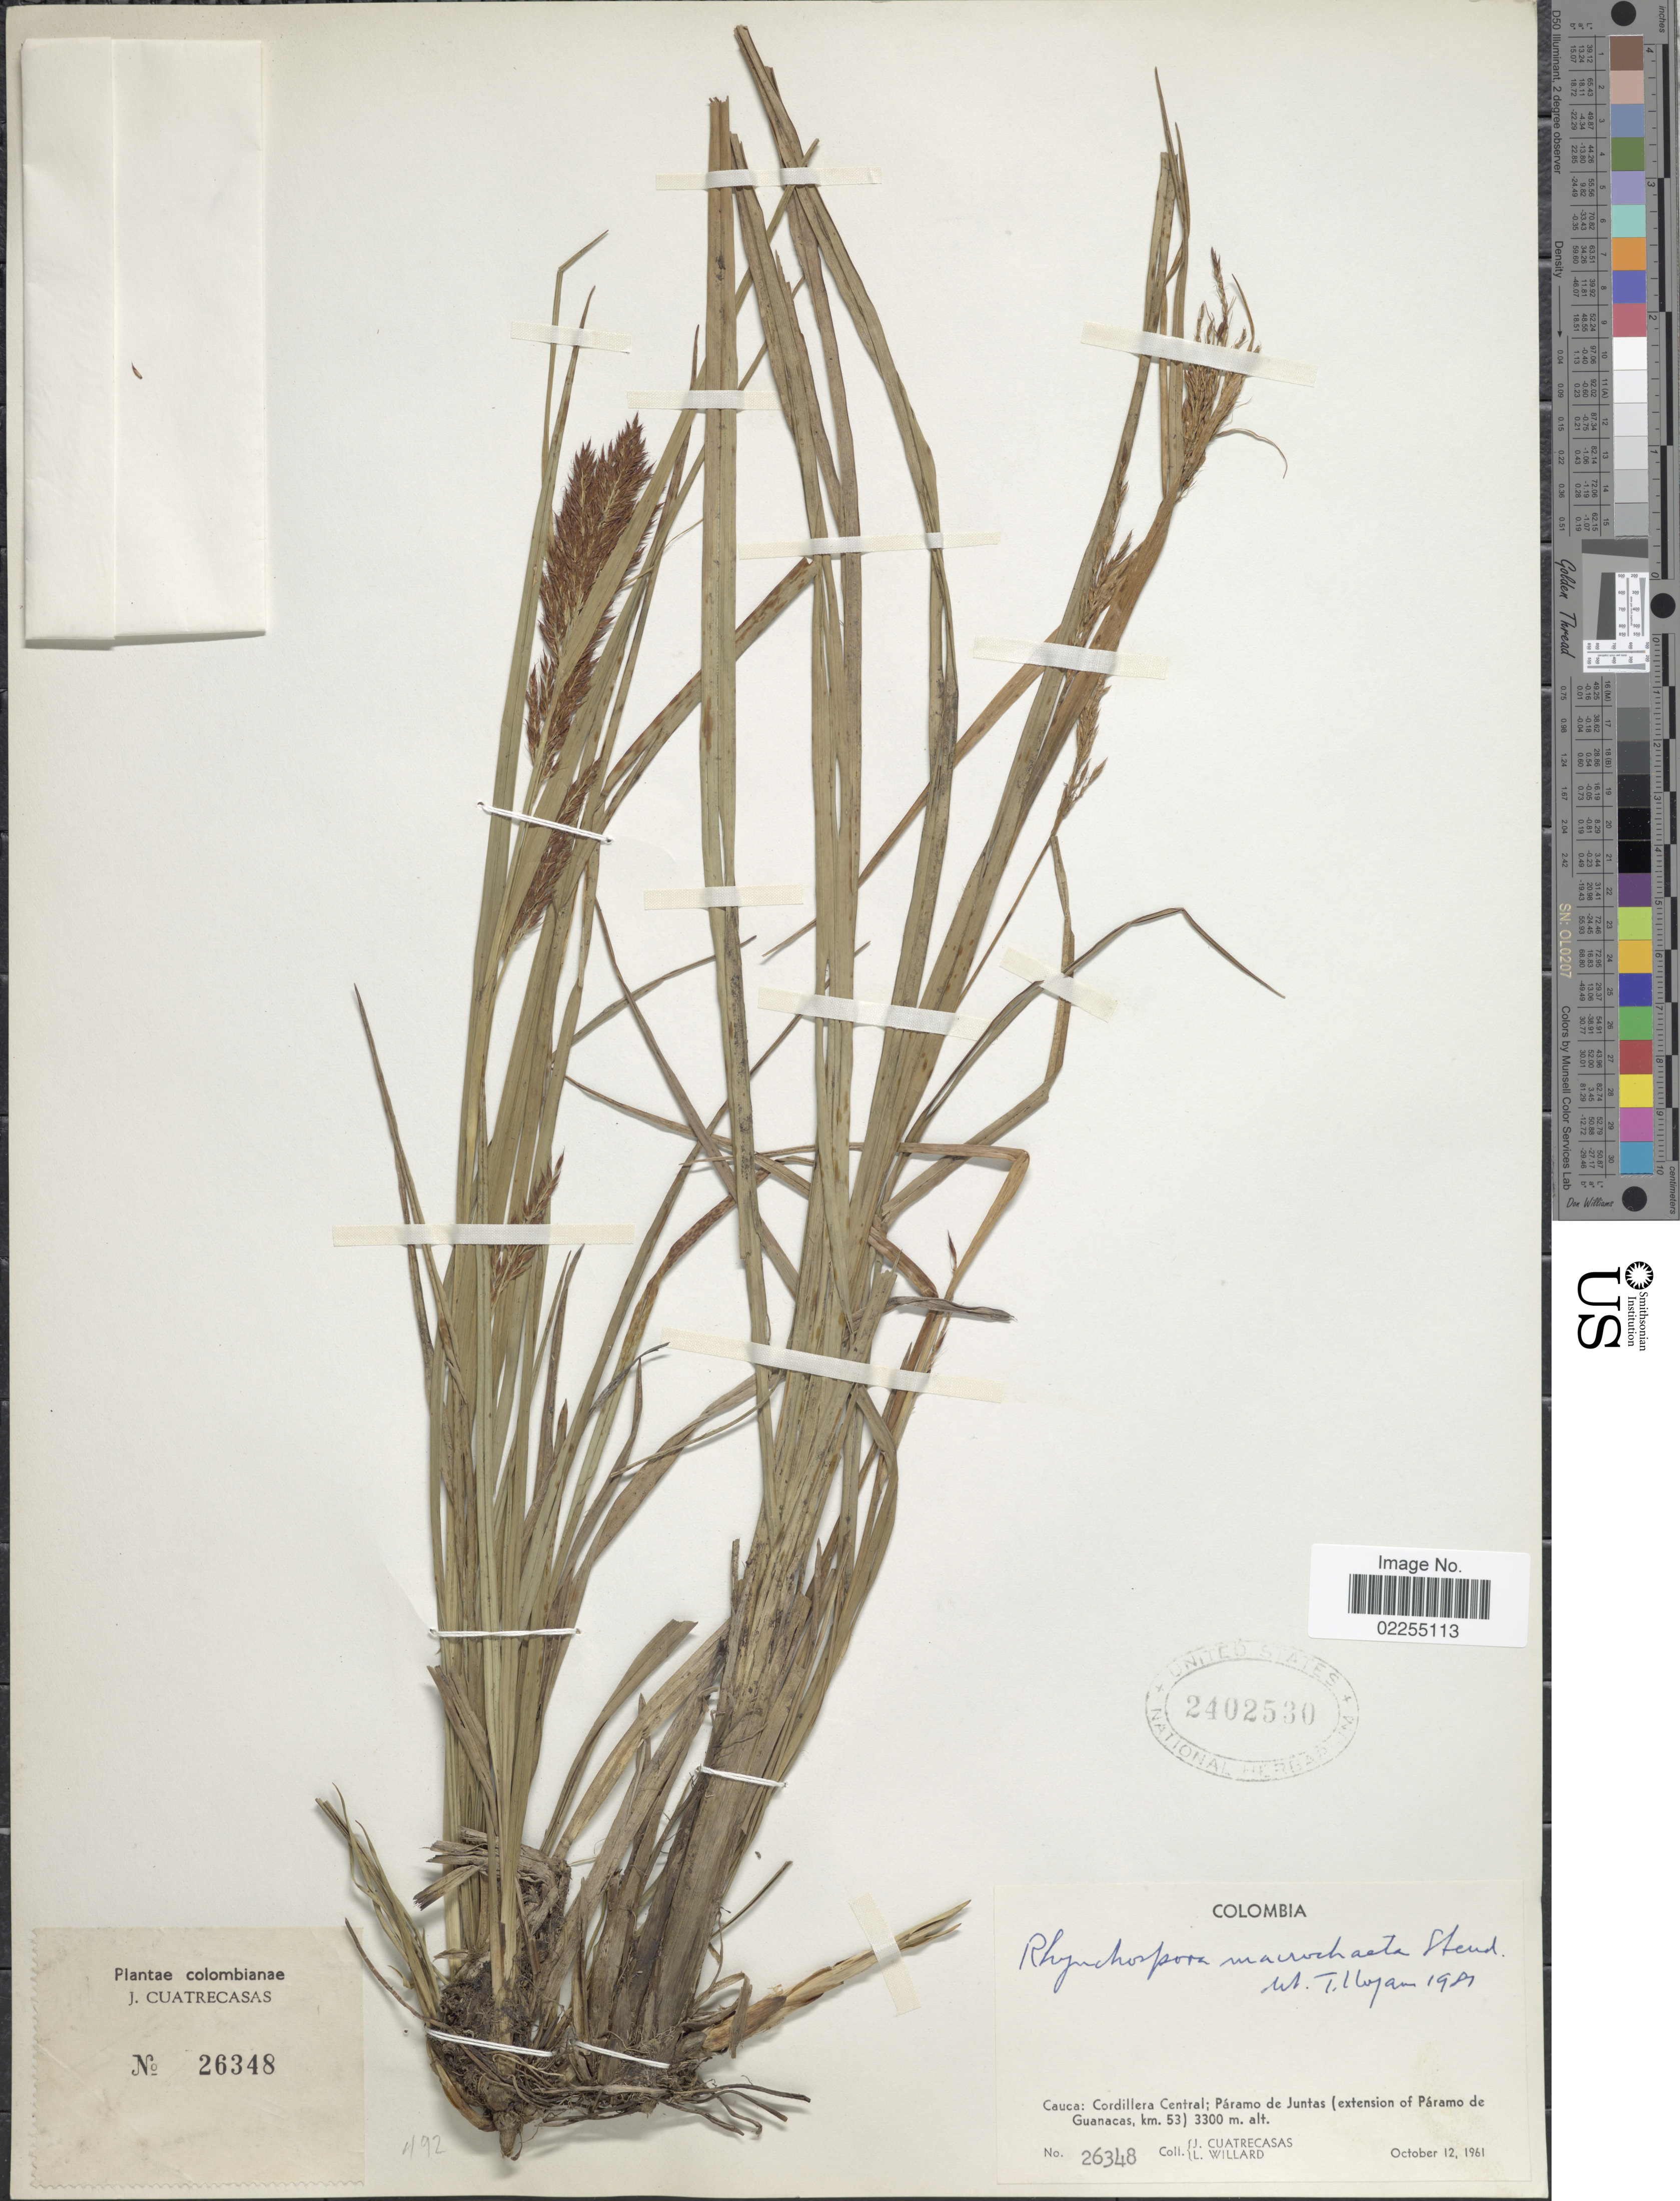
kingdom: Plantae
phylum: Tracheophyta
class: Liliopsida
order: Poales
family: Cyperaceae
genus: Rhynchospora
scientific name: Rhynchospora macrochaeta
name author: Steud. ex Boeckeler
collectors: J. Cuatrecasas & L. Willard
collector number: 26348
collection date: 1961-10-12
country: Colombia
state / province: Cauca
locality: Cordillera Central: Paramo de Juntas (extension of Paramo de Guanacas, km.53)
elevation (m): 3300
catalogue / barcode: US 2402530